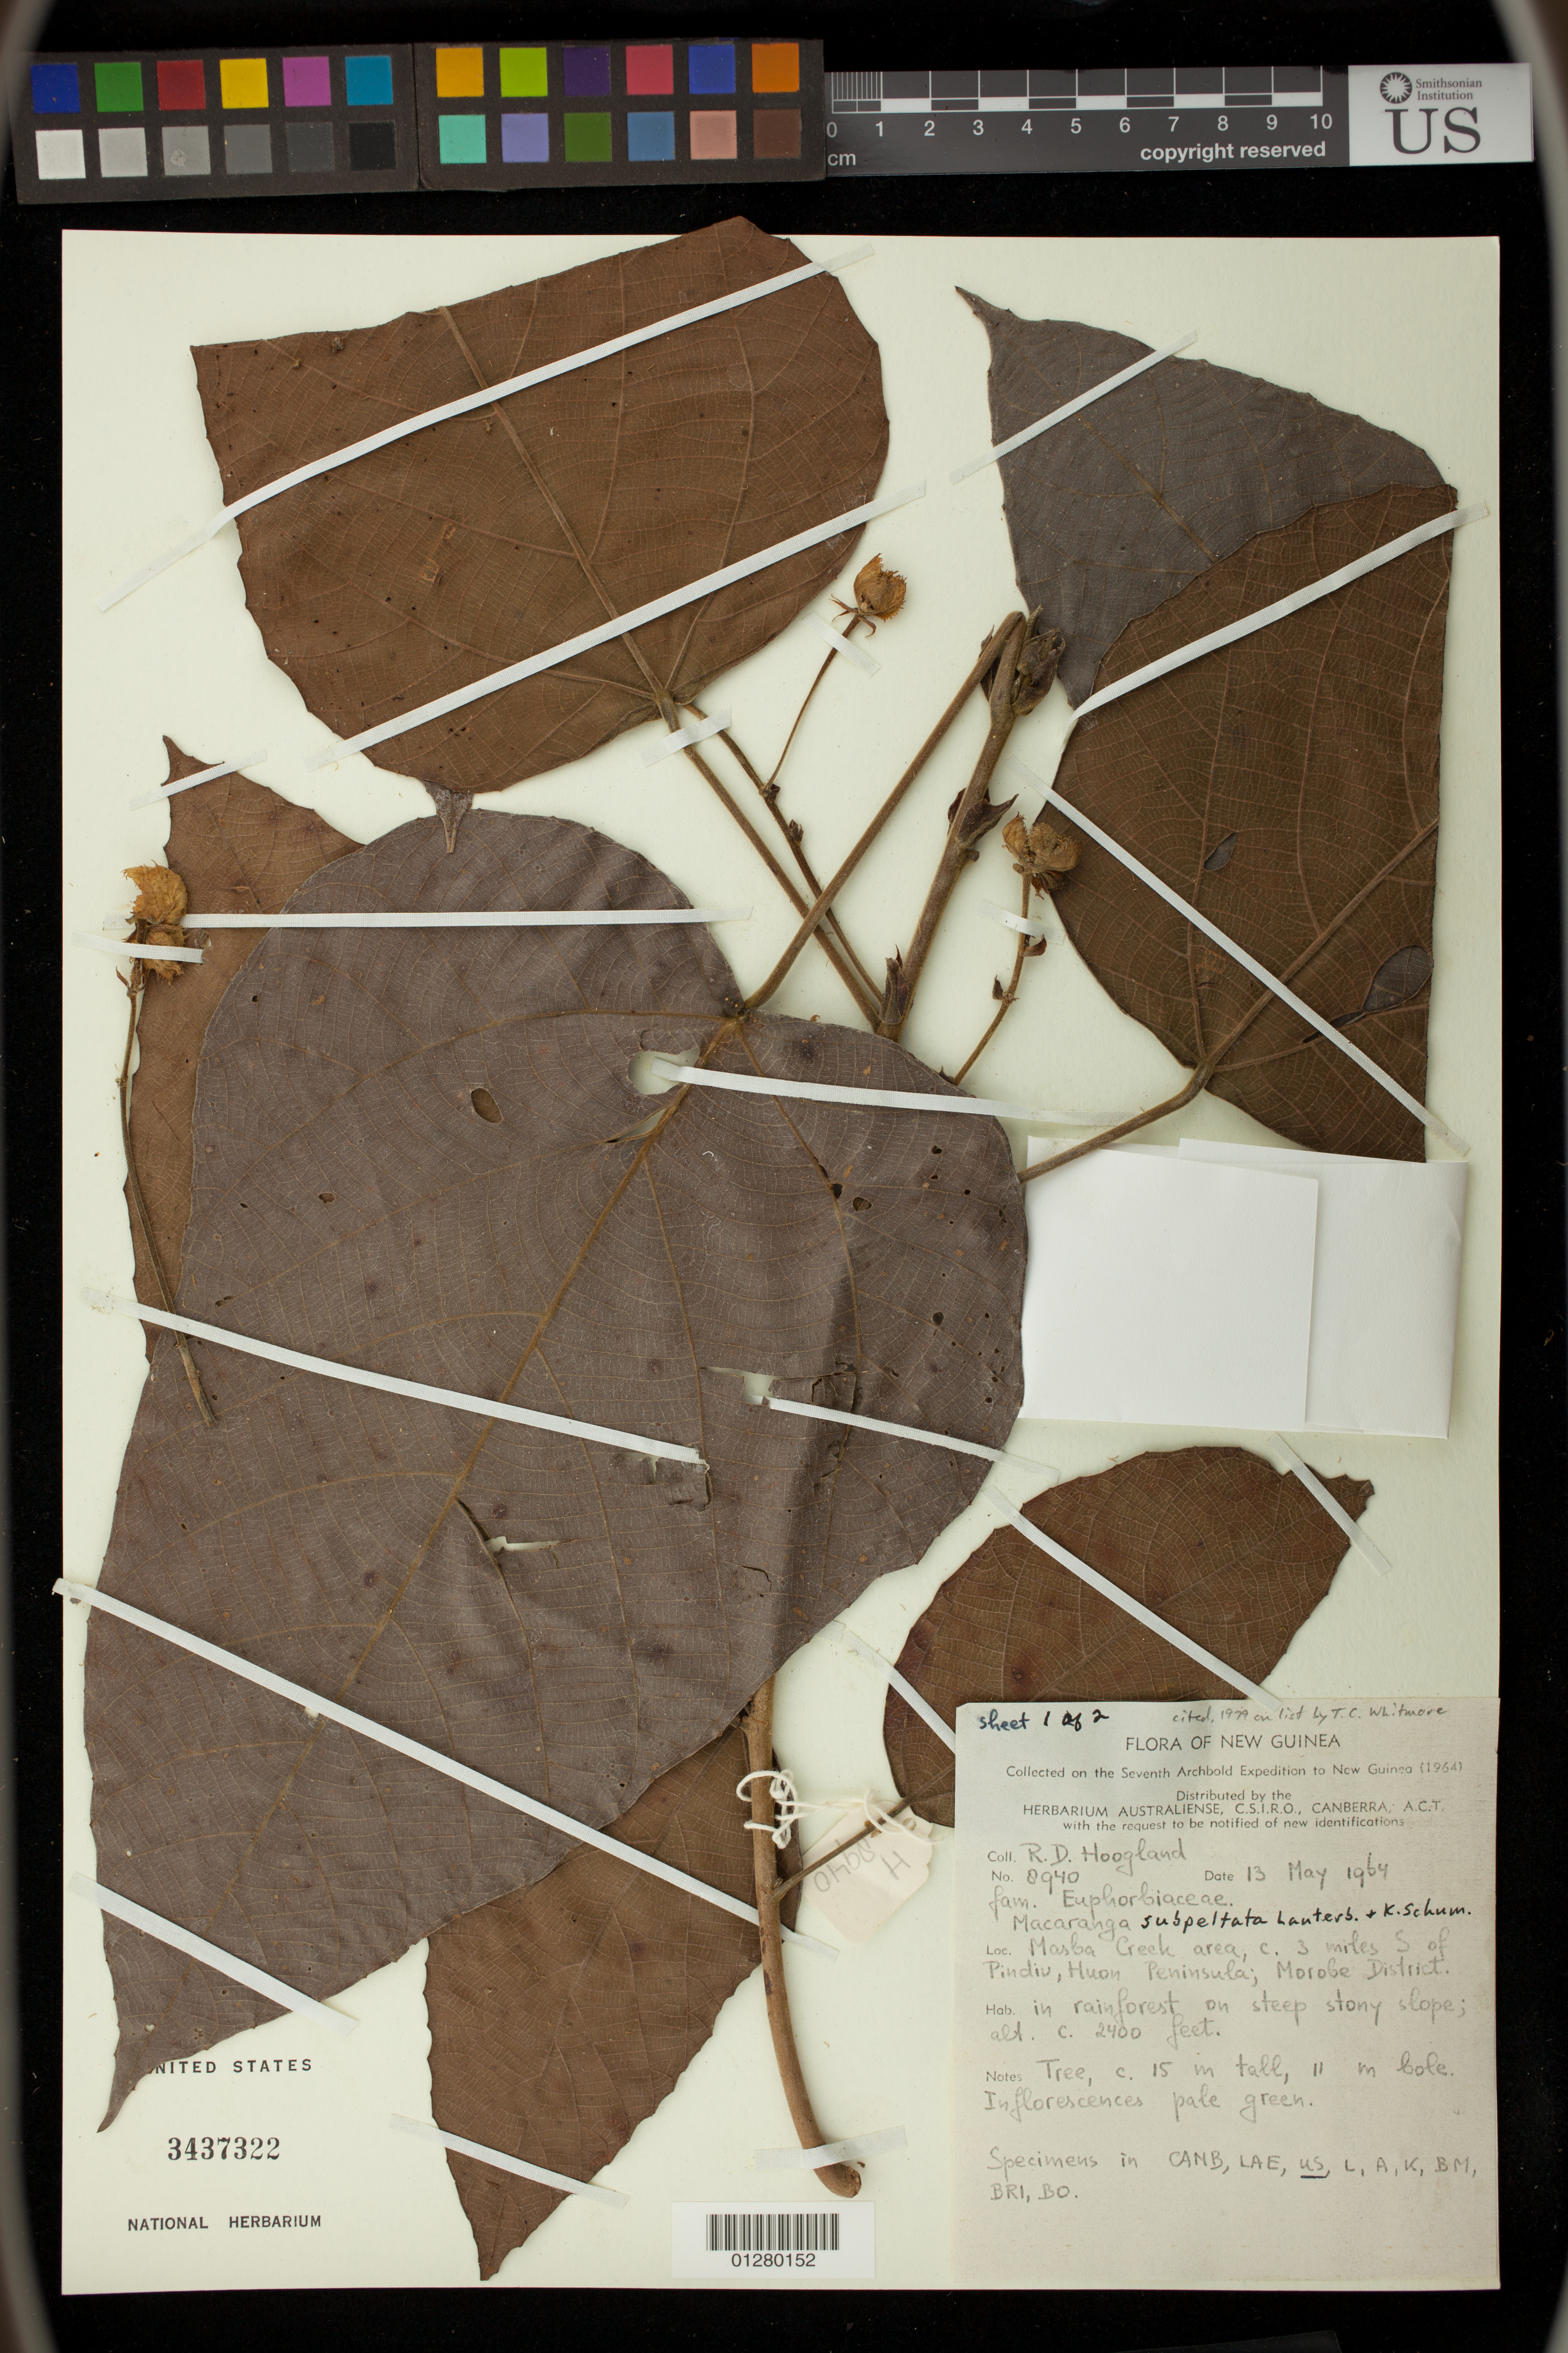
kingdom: Plantae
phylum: Tracheophyta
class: Magnoliopsida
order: Malpighiales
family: Euphorbiaceae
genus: Macaranga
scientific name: Macaranga subpeltata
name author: K. Schum. & Lauterb.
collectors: R. D. Hoogland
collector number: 8940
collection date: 1964-05-13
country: Papua New Guinea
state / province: Morobe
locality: Masba Creek area, c. 3 miles S of Pindiu, Huon Peninsula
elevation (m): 732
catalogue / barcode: US 3437322